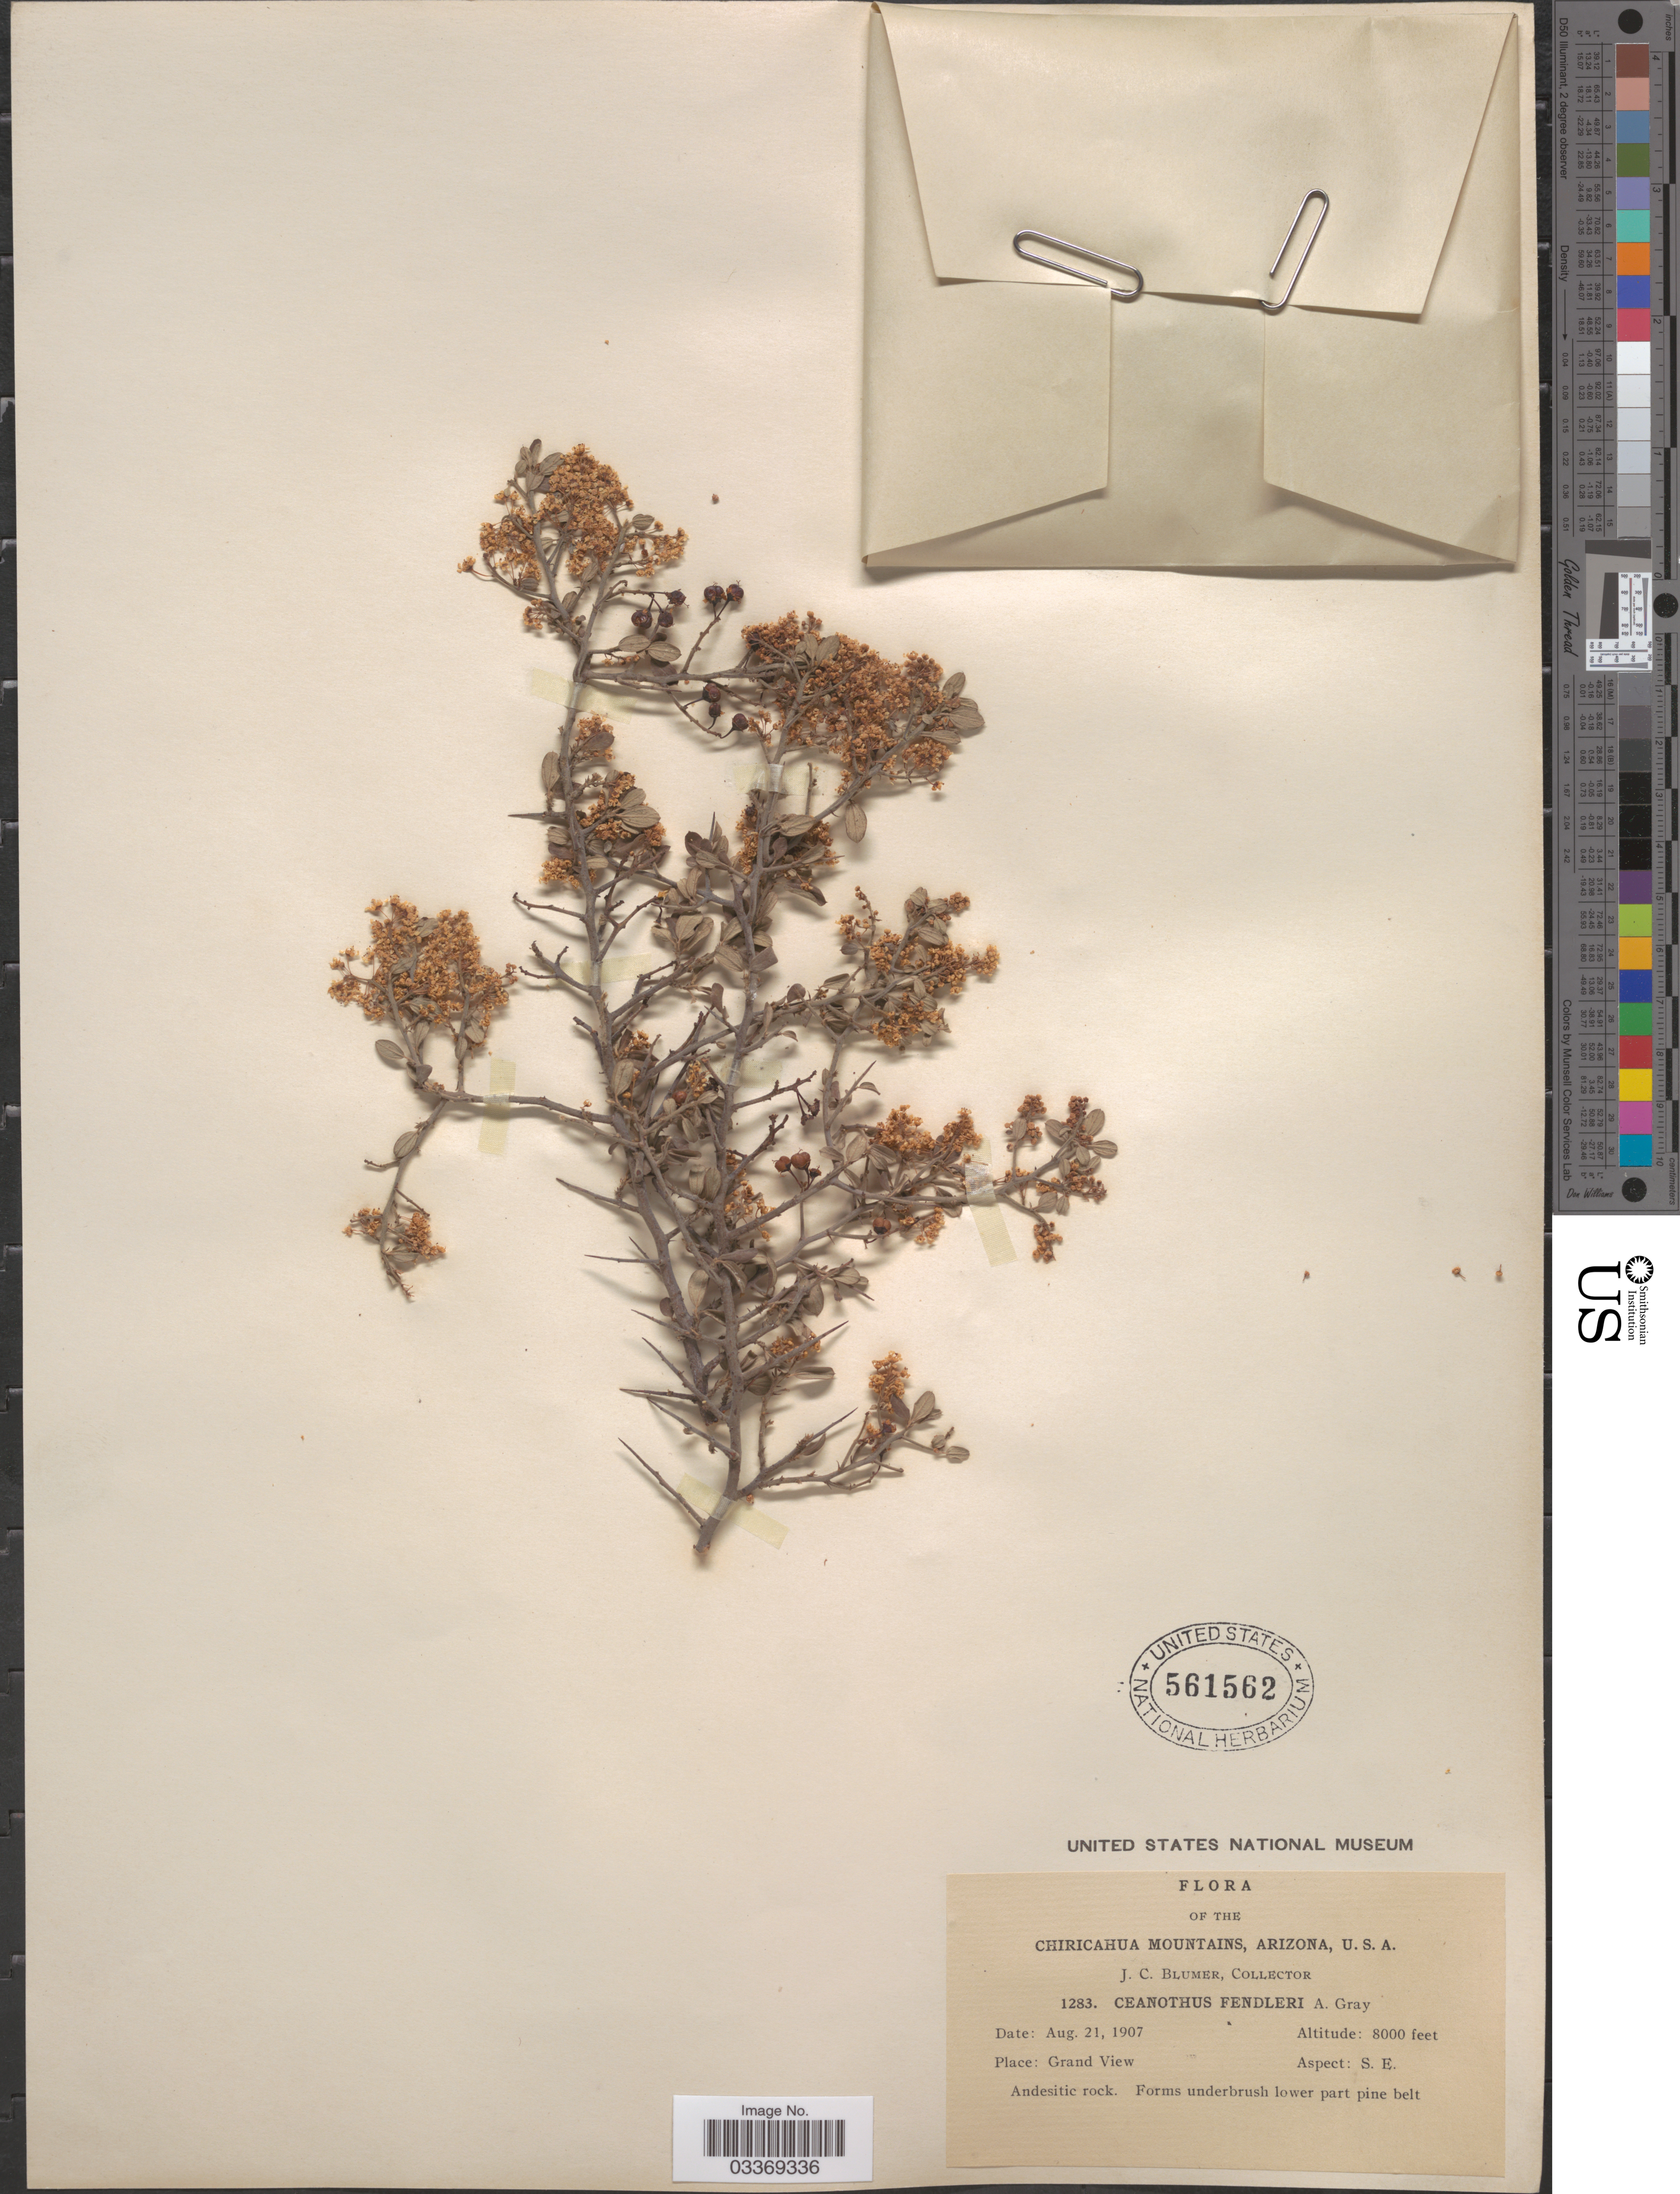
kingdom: Plantae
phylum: Tracheophyta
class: Magnoliopsida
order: Rosales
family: Rhamnaceae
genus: Ceanothus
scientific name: Ceanothus fendleri var. venosus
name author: (A. Gray) Trel.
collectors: J. C. Blumer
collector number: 1283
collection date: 1907-08-21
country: United States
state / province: Arizona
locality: The Chiricahua Mountains. Grand View. Aspect: S. E.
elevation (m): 2438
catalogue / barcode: US 561562